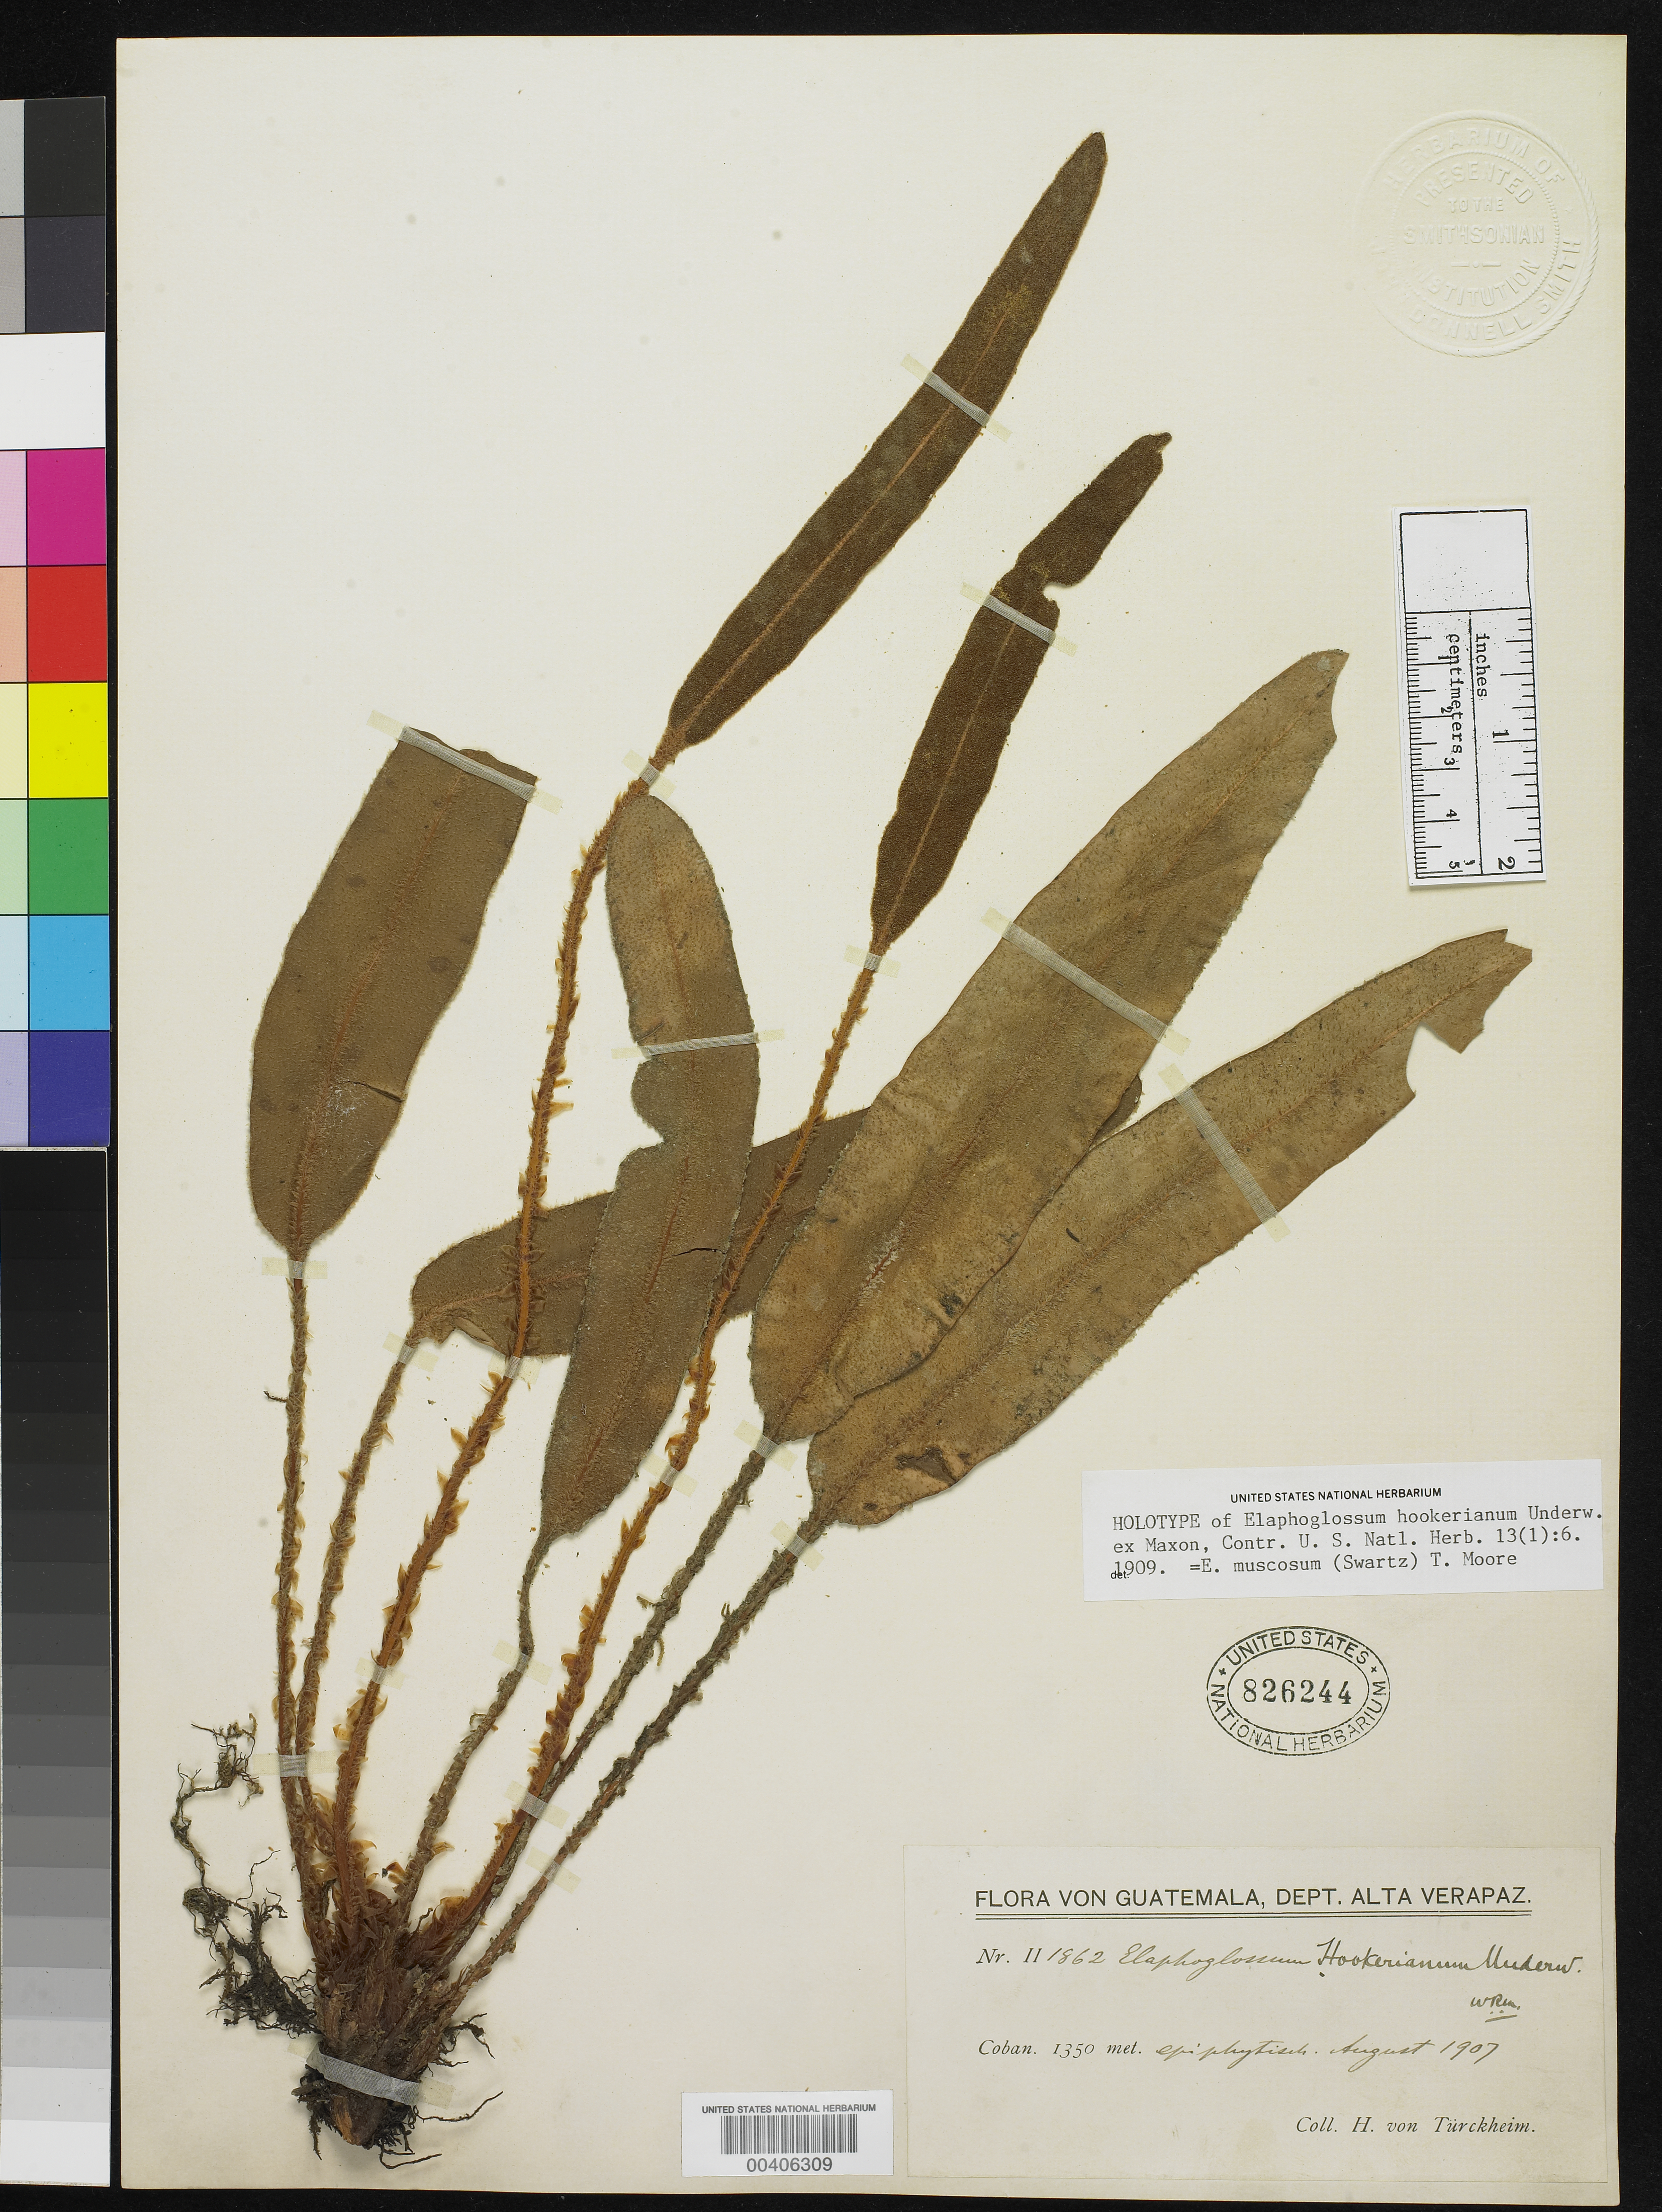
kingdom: Plantae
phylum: Tracheophyta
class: Polypodiopsida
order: Polypodiales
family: Dryopteridaceae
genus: Elaphoglossum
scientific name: Elaphoglossum muscosum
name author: (Sw.) T. Moore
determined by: Vasco, A.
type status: Voucher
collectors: H. von Türckheim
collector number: II 1862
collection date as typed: Aug 1907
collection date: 1907-08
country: Guatemala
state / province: Alta Verapaz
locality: Cobán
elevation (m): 1350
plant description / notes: Not a type! Annotated (unsigned, undated; probably by D. Lellinger circa 1990's) as "holotype" of Elaphoglossum hookerianum Underw. ex Maxon. Tuerckheim II 1862 has been cited (Mickel & Beitel, 1988; Mickel & Smith 2004) as "type" of this name and this US sheet was cited as "lectotype" by Vasco (2011, Blumea 56: 186). However, Maxon's name was an explicit nom. nov. for Acrostichum muscosum var. latifolium Hook. (1864, Sp. Fil. 5: 231) and the type(s) of that name (syntypes from Jamaica & Peru, probably extant at K) must be the type(s) of Maxon's. Tuerckheim II 1862 is at best a voucher for Maxon's concept of the taxon.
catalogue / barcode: US 826244